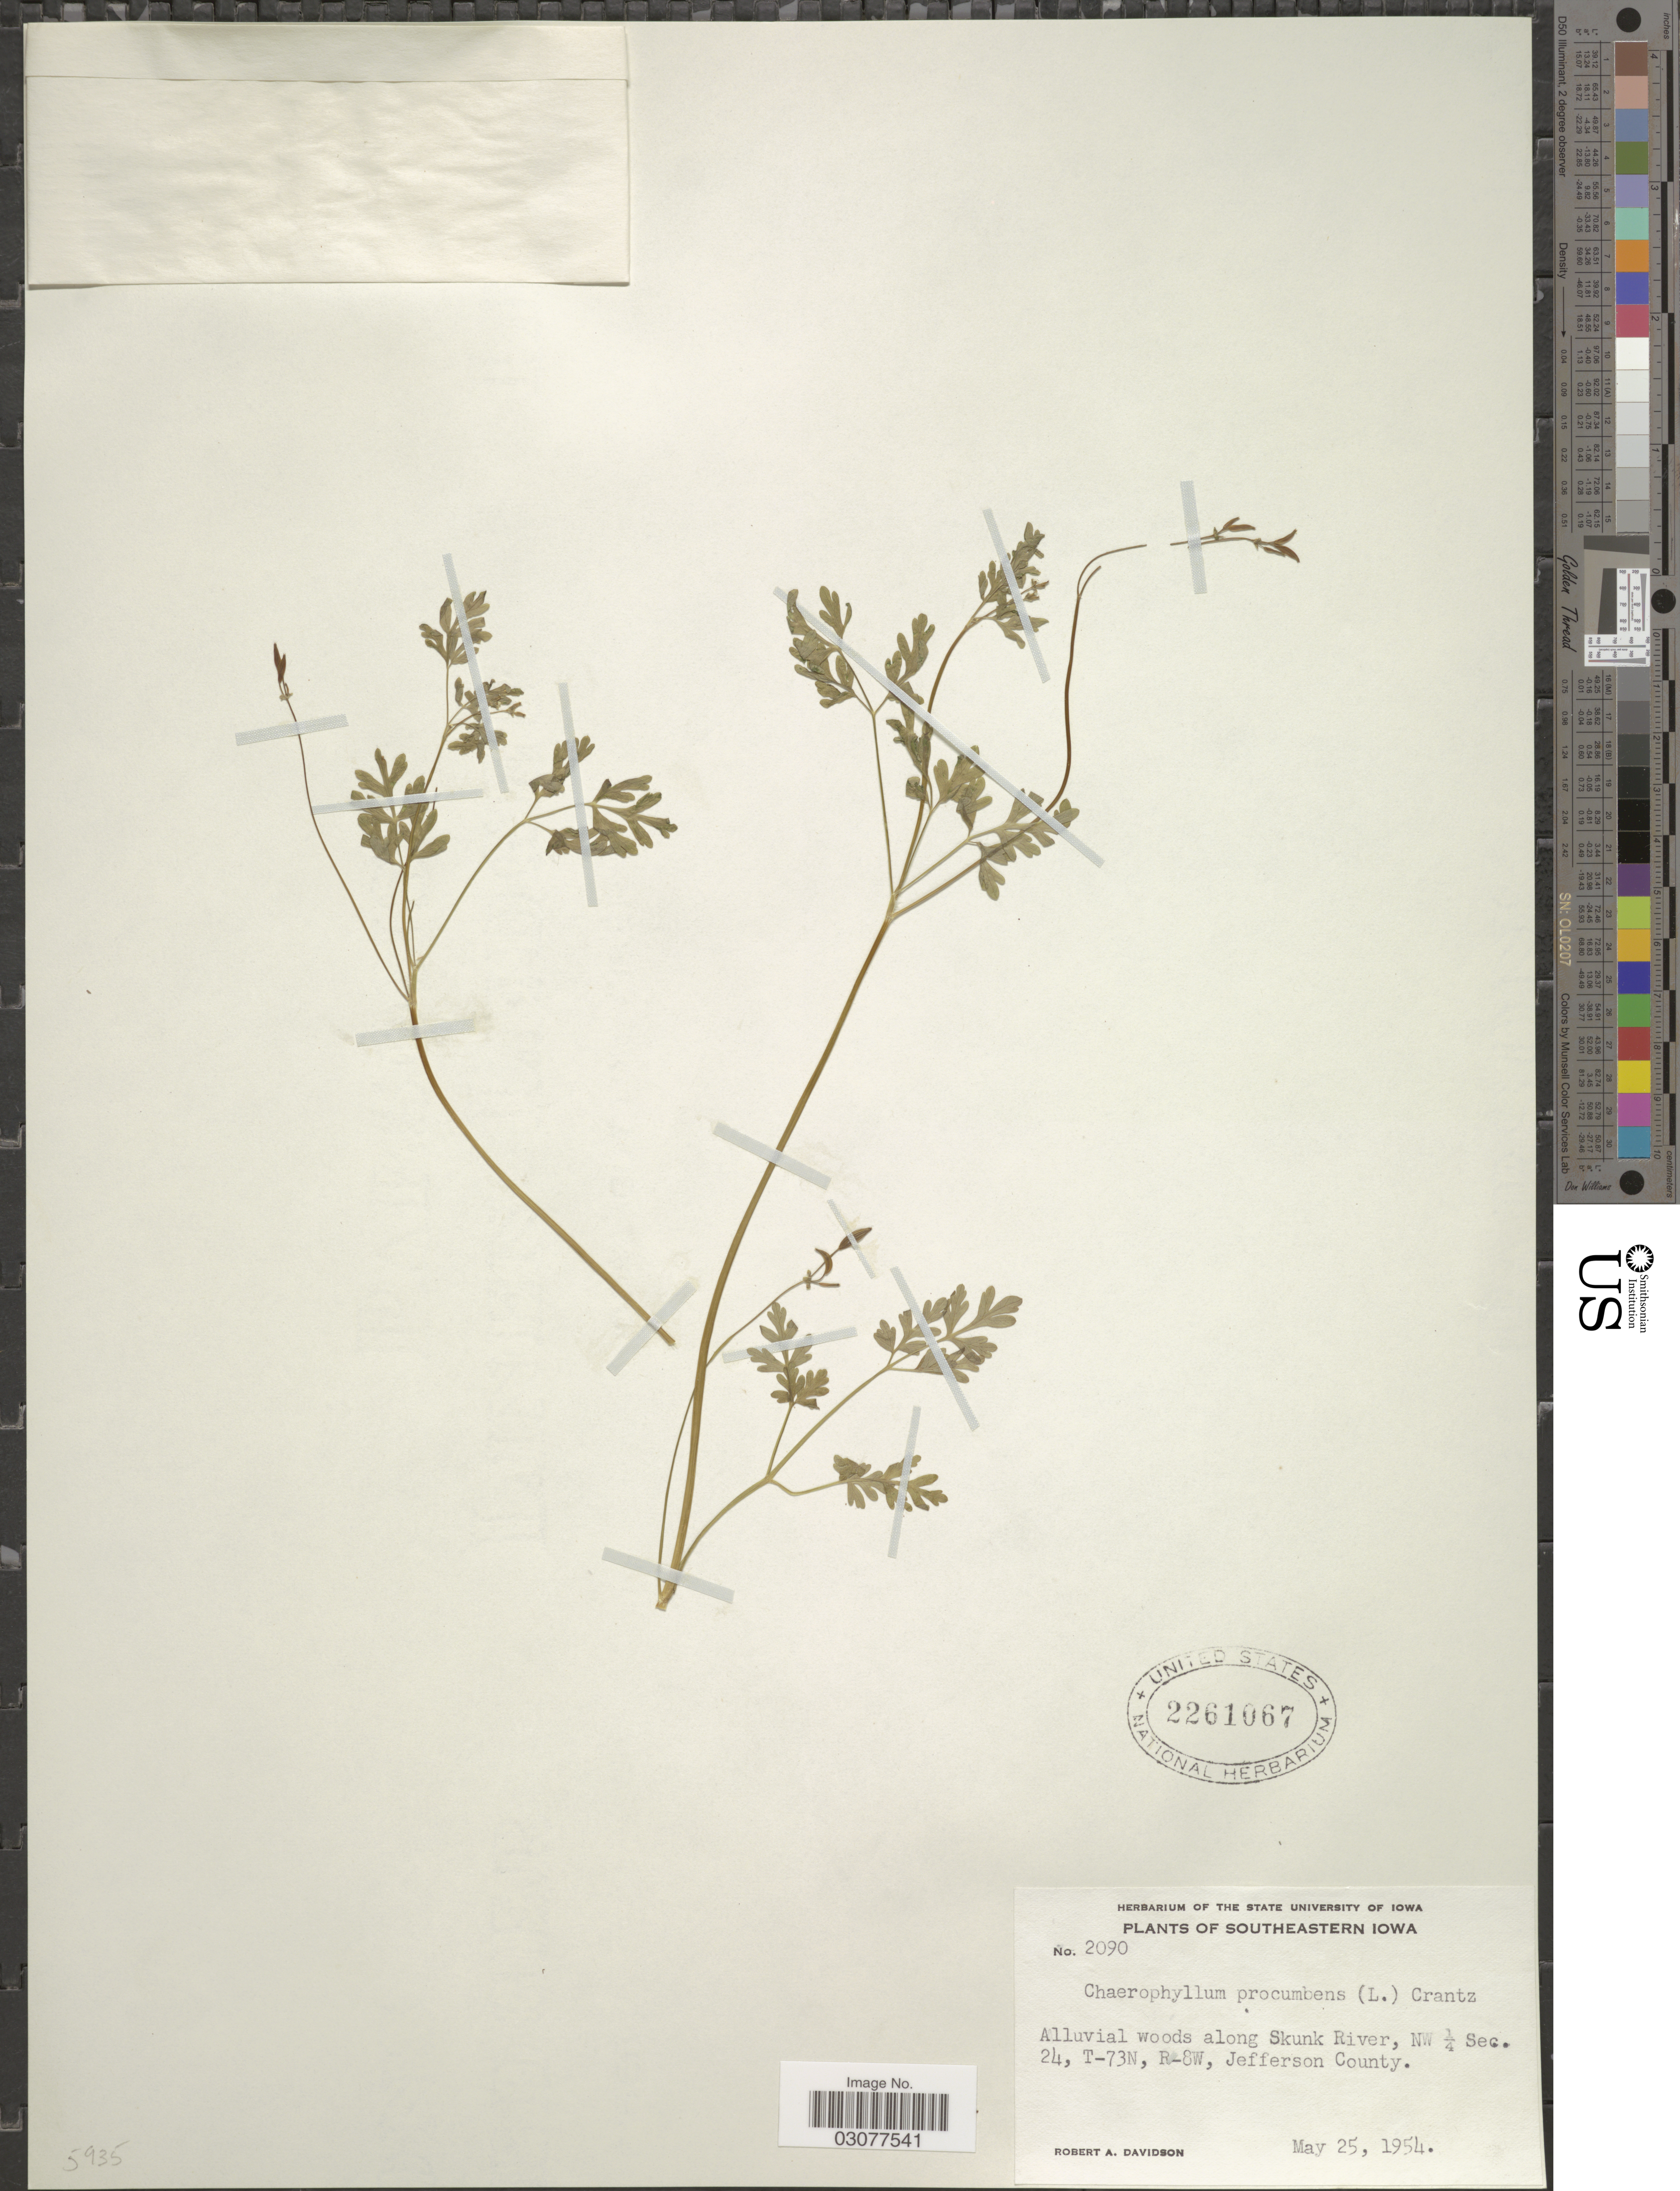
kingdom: Plantae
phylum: Tracheophyta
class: Magnoliopsida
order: Apiales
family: Apiaceae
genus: Chaerophyllum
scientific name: Chaerophyllum procumbens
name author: (L.) Crantz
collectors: R. A. Davidson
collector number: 2090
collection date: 1954-05-25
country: United States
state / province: Iowa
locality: Southeastern Iowa, Alluvial woods along Skunk River, NW ¼ Sec. 24, T-73N, R-8W, Jefferson County.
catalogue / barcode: US 2261067